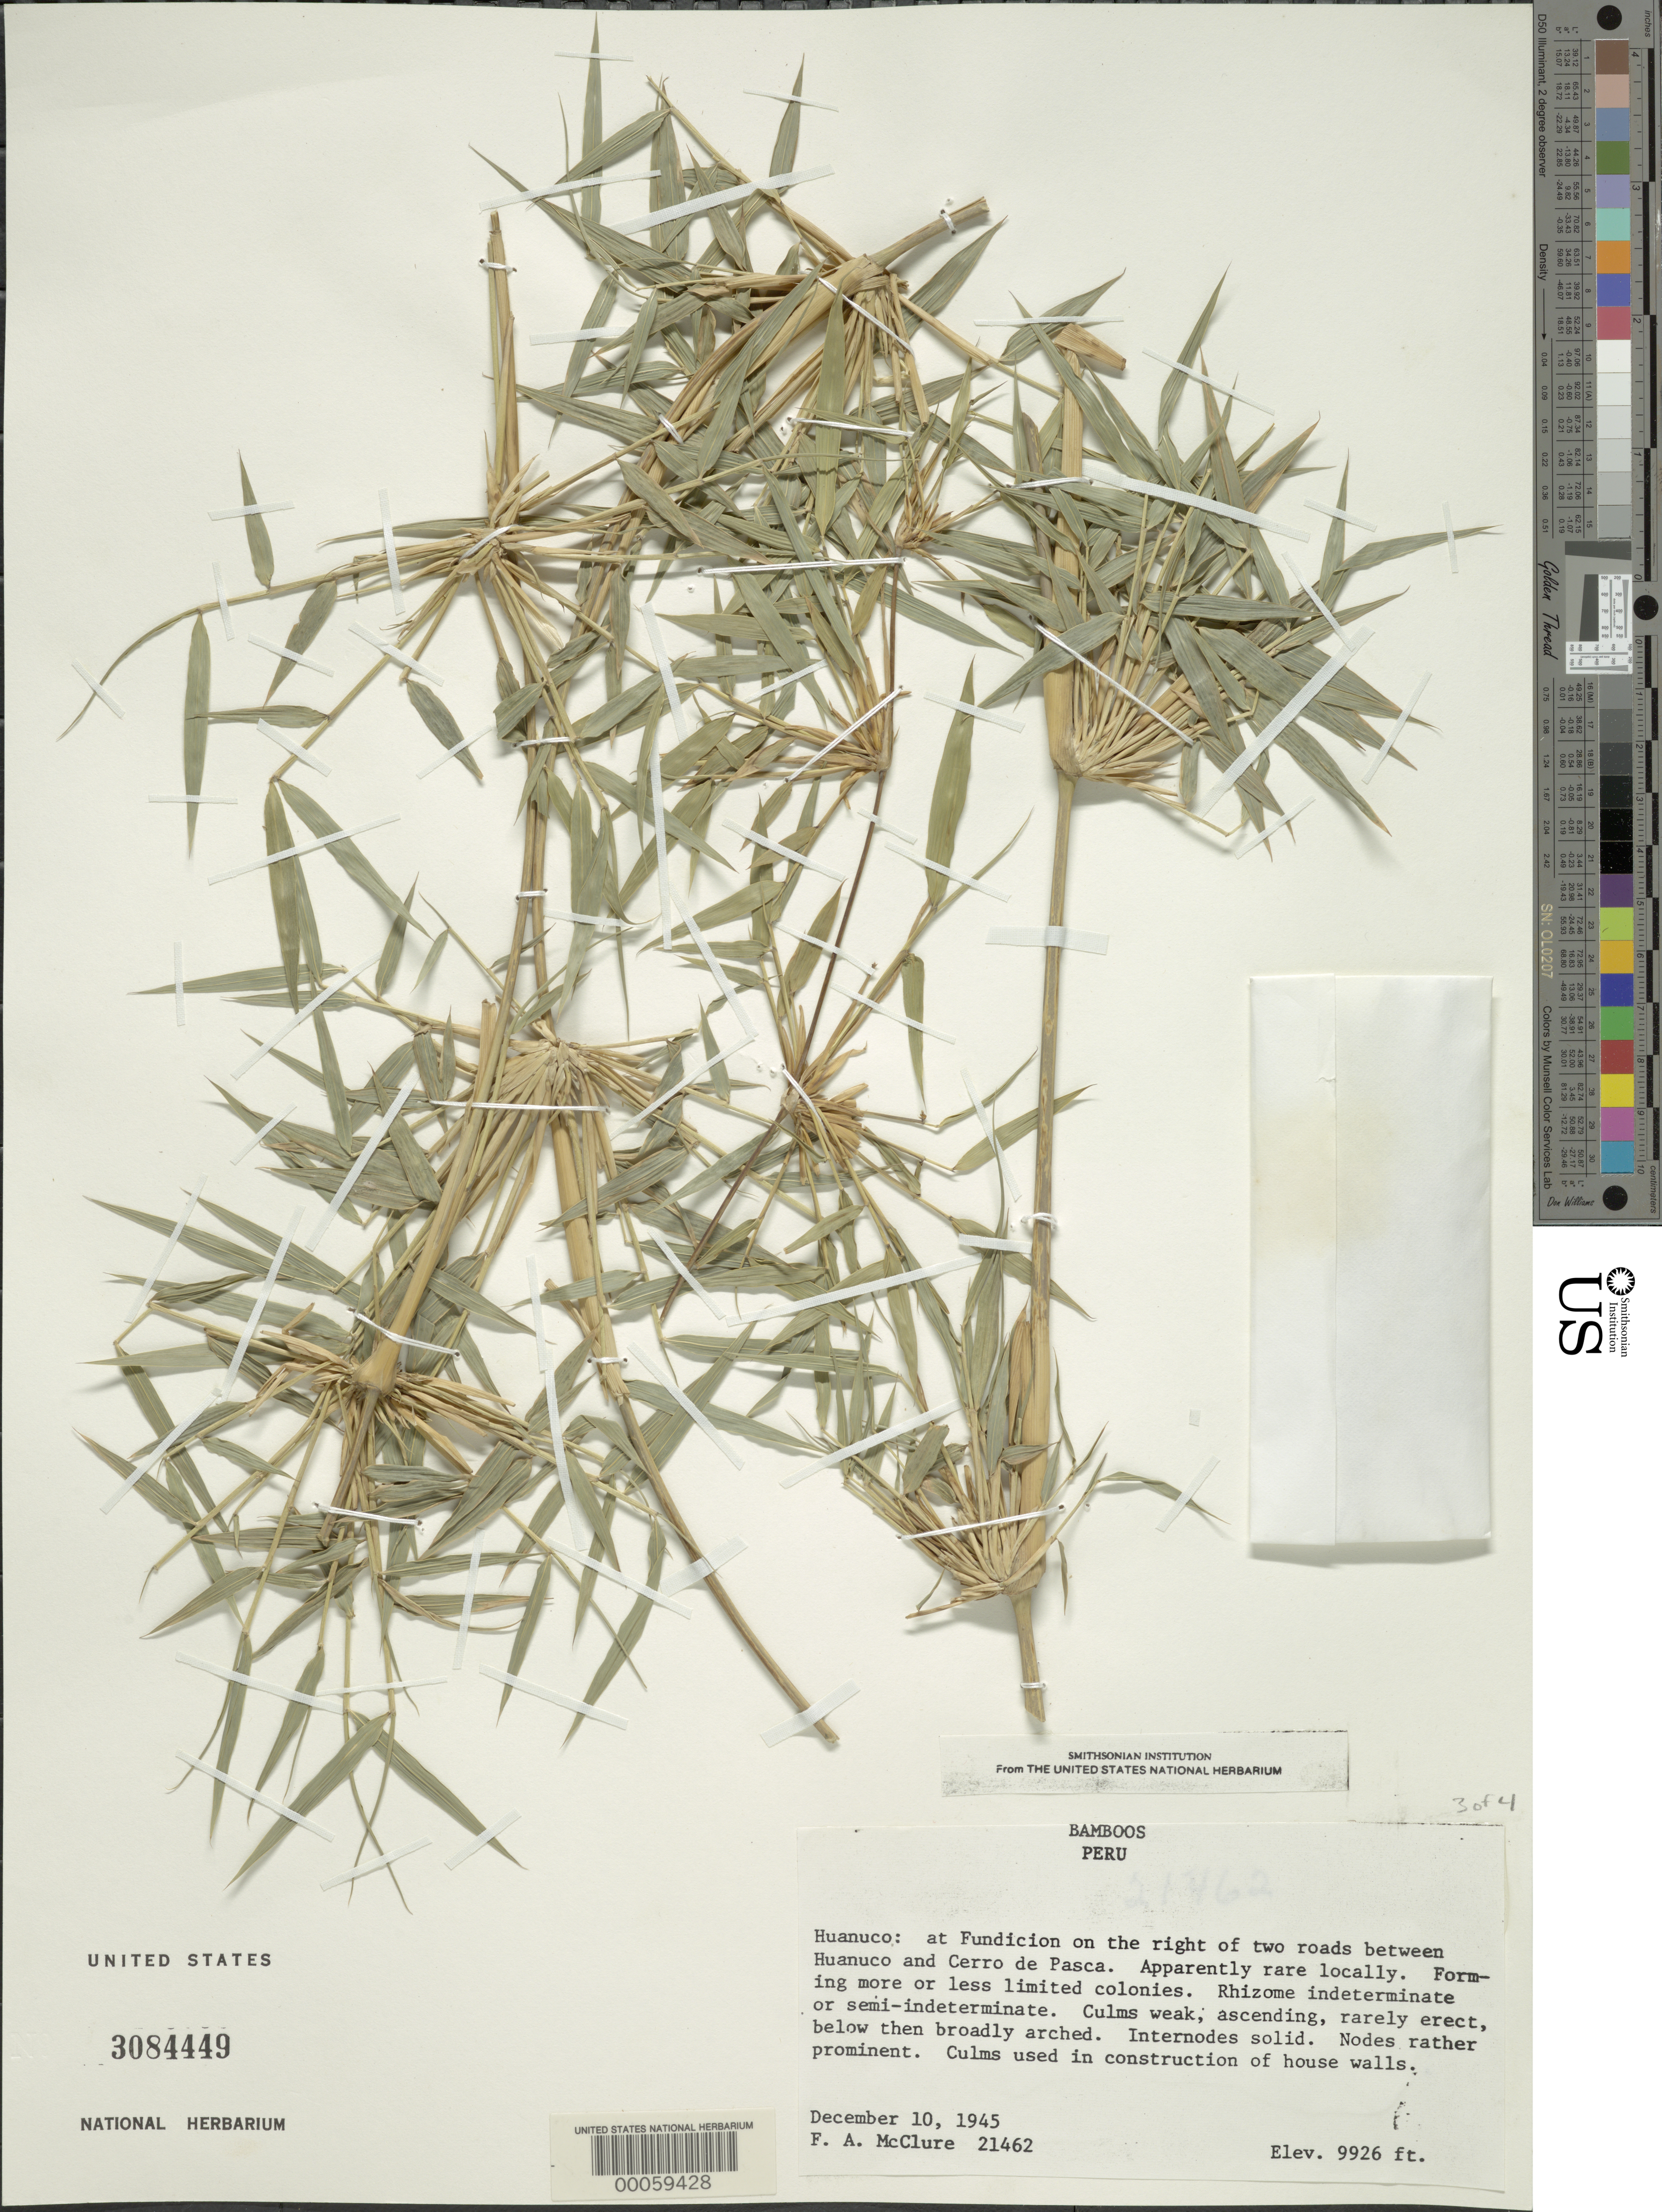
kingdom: Plantae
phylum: Tracheophyta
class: Liliopsida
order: Poales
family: Poaceae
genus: Chusquea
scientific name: Chusquea inamoena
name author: Pilg.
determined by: Guerreiro, C.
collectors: F. A. McClure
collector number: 21462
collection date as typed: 10 Dec 1945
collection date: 1945-12-10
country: Peru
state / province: Huánuco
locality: Fundación on right of 2 roads between Huánuco and Cerro de Pasco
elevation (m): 3025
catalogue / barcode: US 3084449